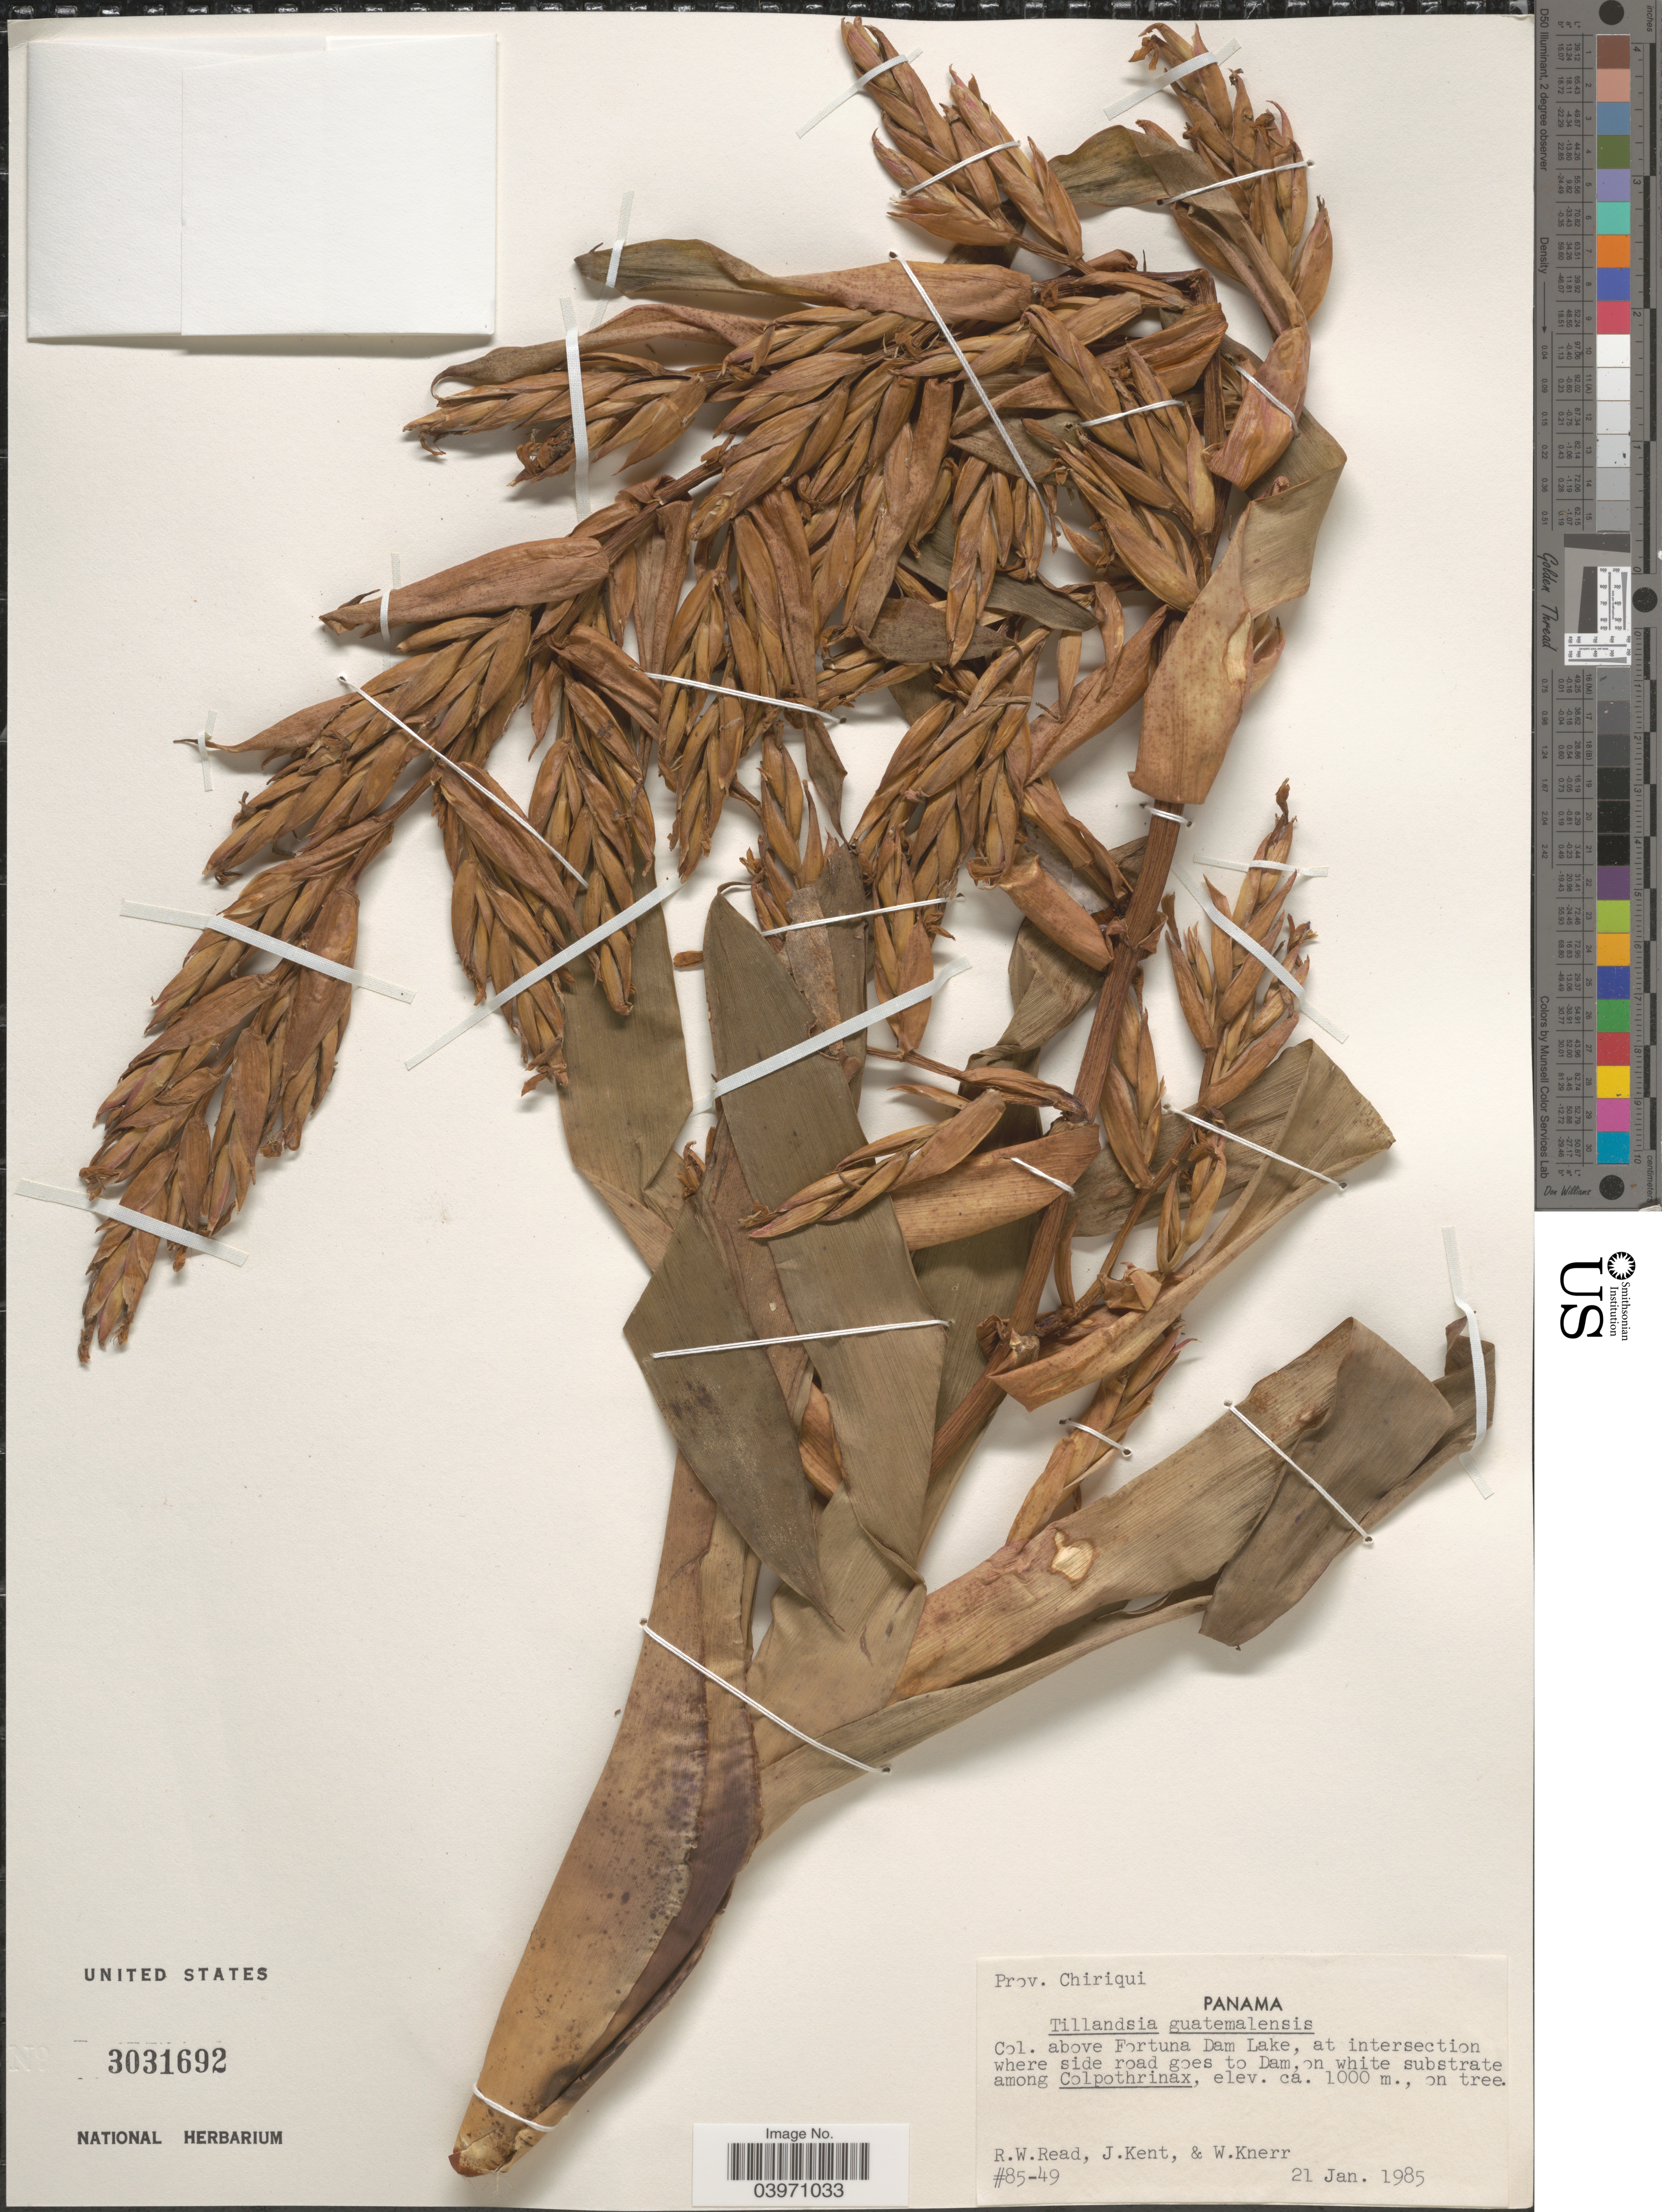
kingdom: Plantae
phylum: Tracheophyta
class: Liliopsida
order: Poales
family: Bromeliaceae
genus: Tillandsia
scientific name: Tillandsia guatemalensis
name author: L.B. Sm.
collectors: R. W. Read, J. Kent & W. Knerr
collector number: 85-49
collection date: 1985-01-21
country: Panama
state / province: Chiriqui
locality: Above Fortuna Dam Lake, at intersection where side road goes to Dam.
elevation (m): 1000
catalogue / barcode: US 3031692